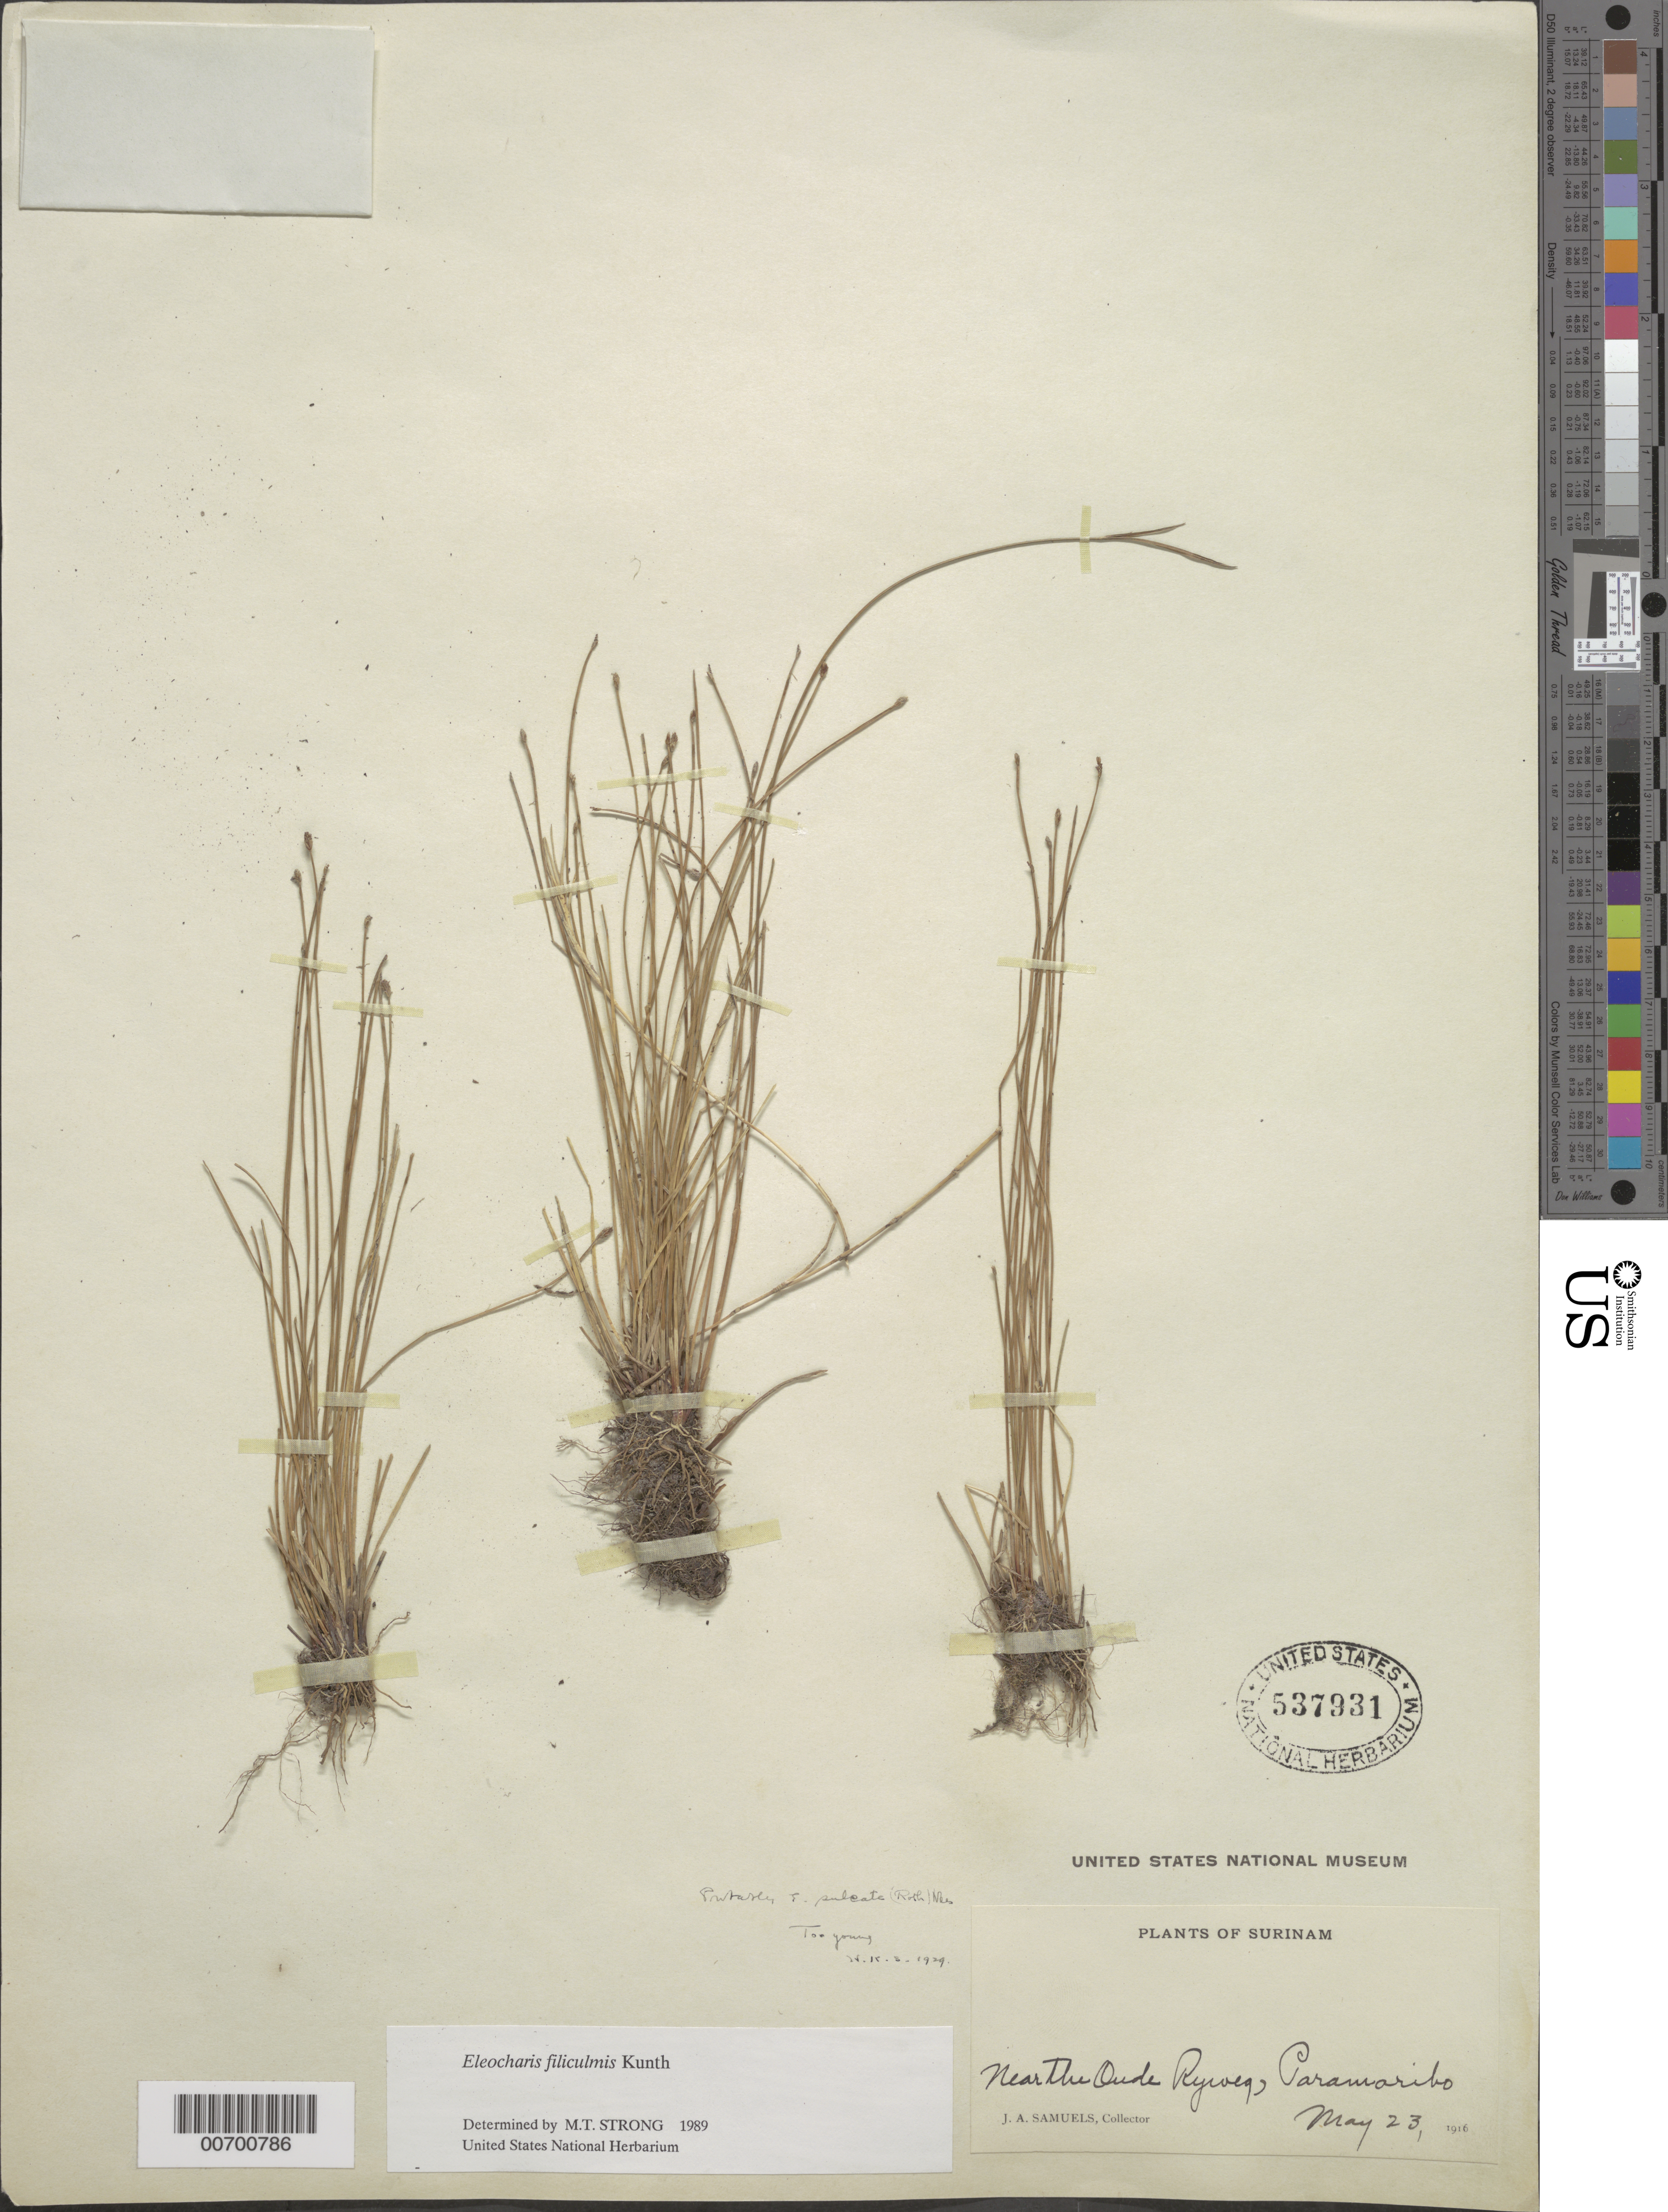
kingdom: Plantae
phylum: Tracheophyta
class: Liliopsida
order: Poales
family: Cyperaceae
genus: Eleocharis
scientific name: Eleocharis filiculmis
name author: Kunth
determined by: Strong, M. T., (US), Smithsonian Institution - National Museum of Natural History (UNITED STATES)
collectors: J. A. Samuels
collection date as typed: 23-May-16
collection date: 1916-05-23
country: Suriname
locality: Paramaribo, near Oude Ryweg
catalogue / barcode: US 537931